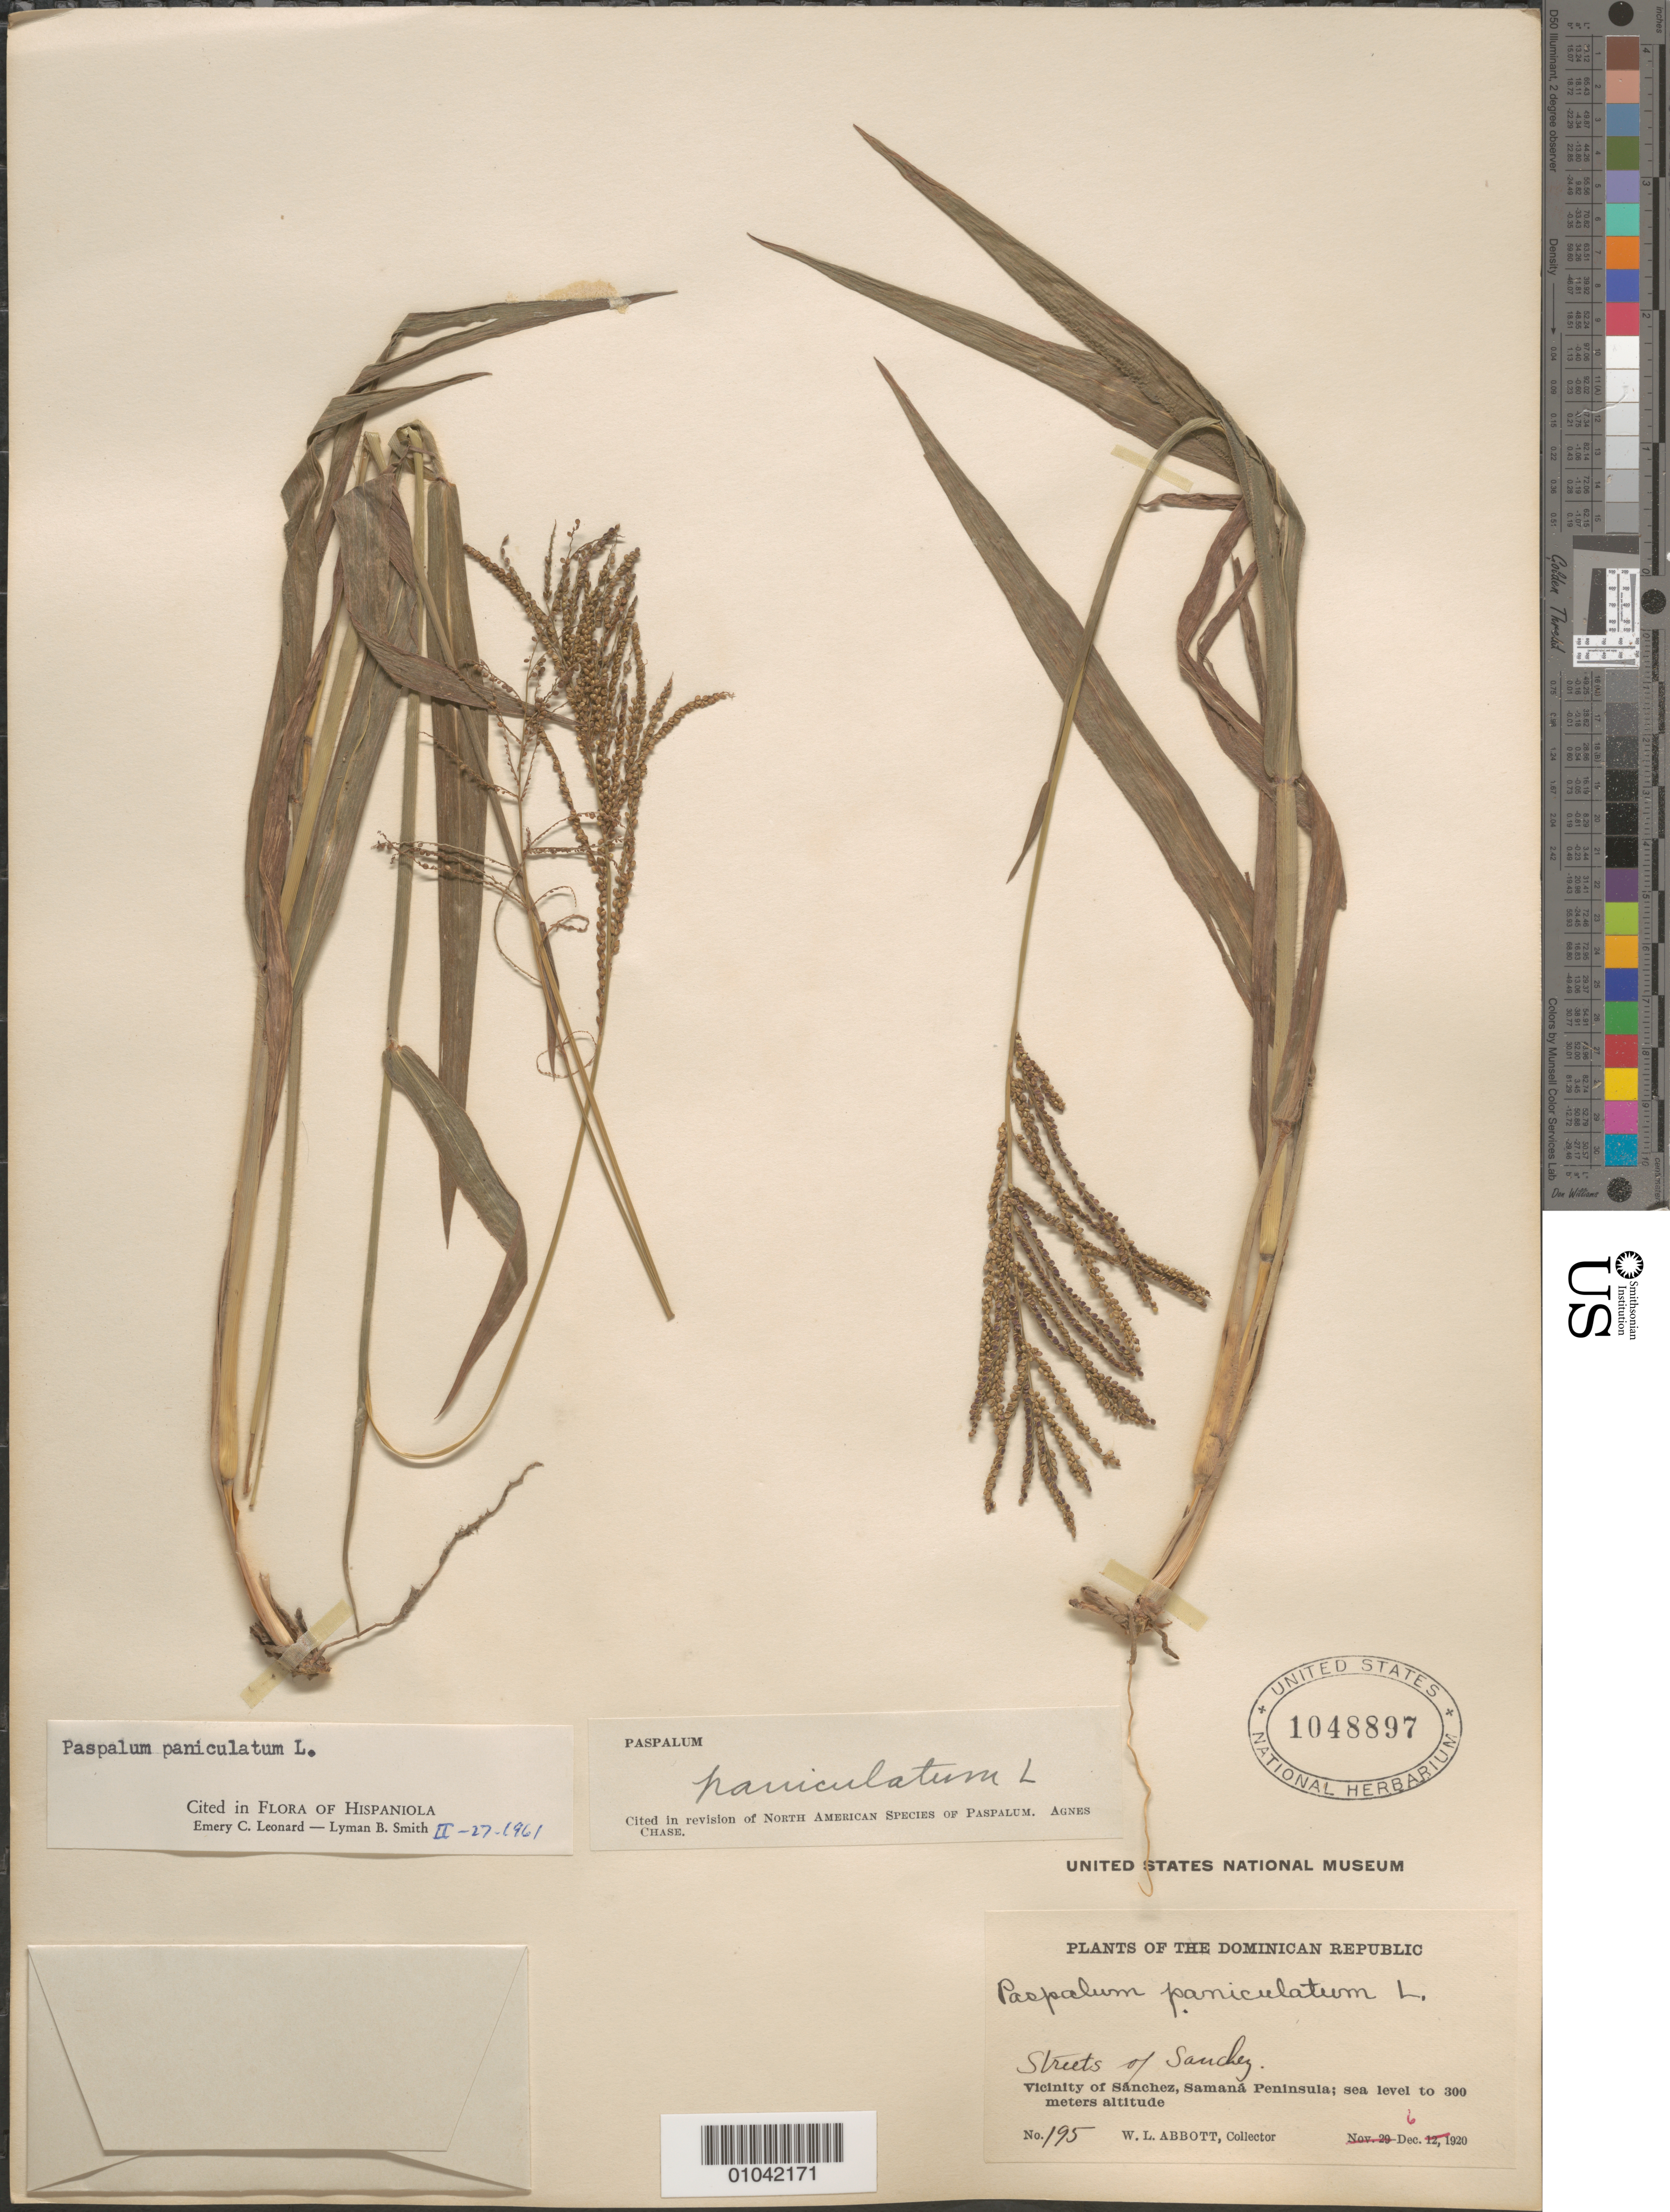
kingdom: Plantae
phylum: Tracheophyta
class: Liliopsida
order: Poales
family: Poaceae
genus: Paspalum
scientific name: Paspalum paniculatum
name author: L.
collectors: W. L. Abbott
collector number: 195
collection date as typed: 06 Dec 1920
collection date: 1920-12-06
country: Dominican Republic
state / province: Samaná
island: Hispaniola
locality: Streets of Sanchez, Samana Peninsula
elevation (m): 0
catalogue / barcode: US 1048897